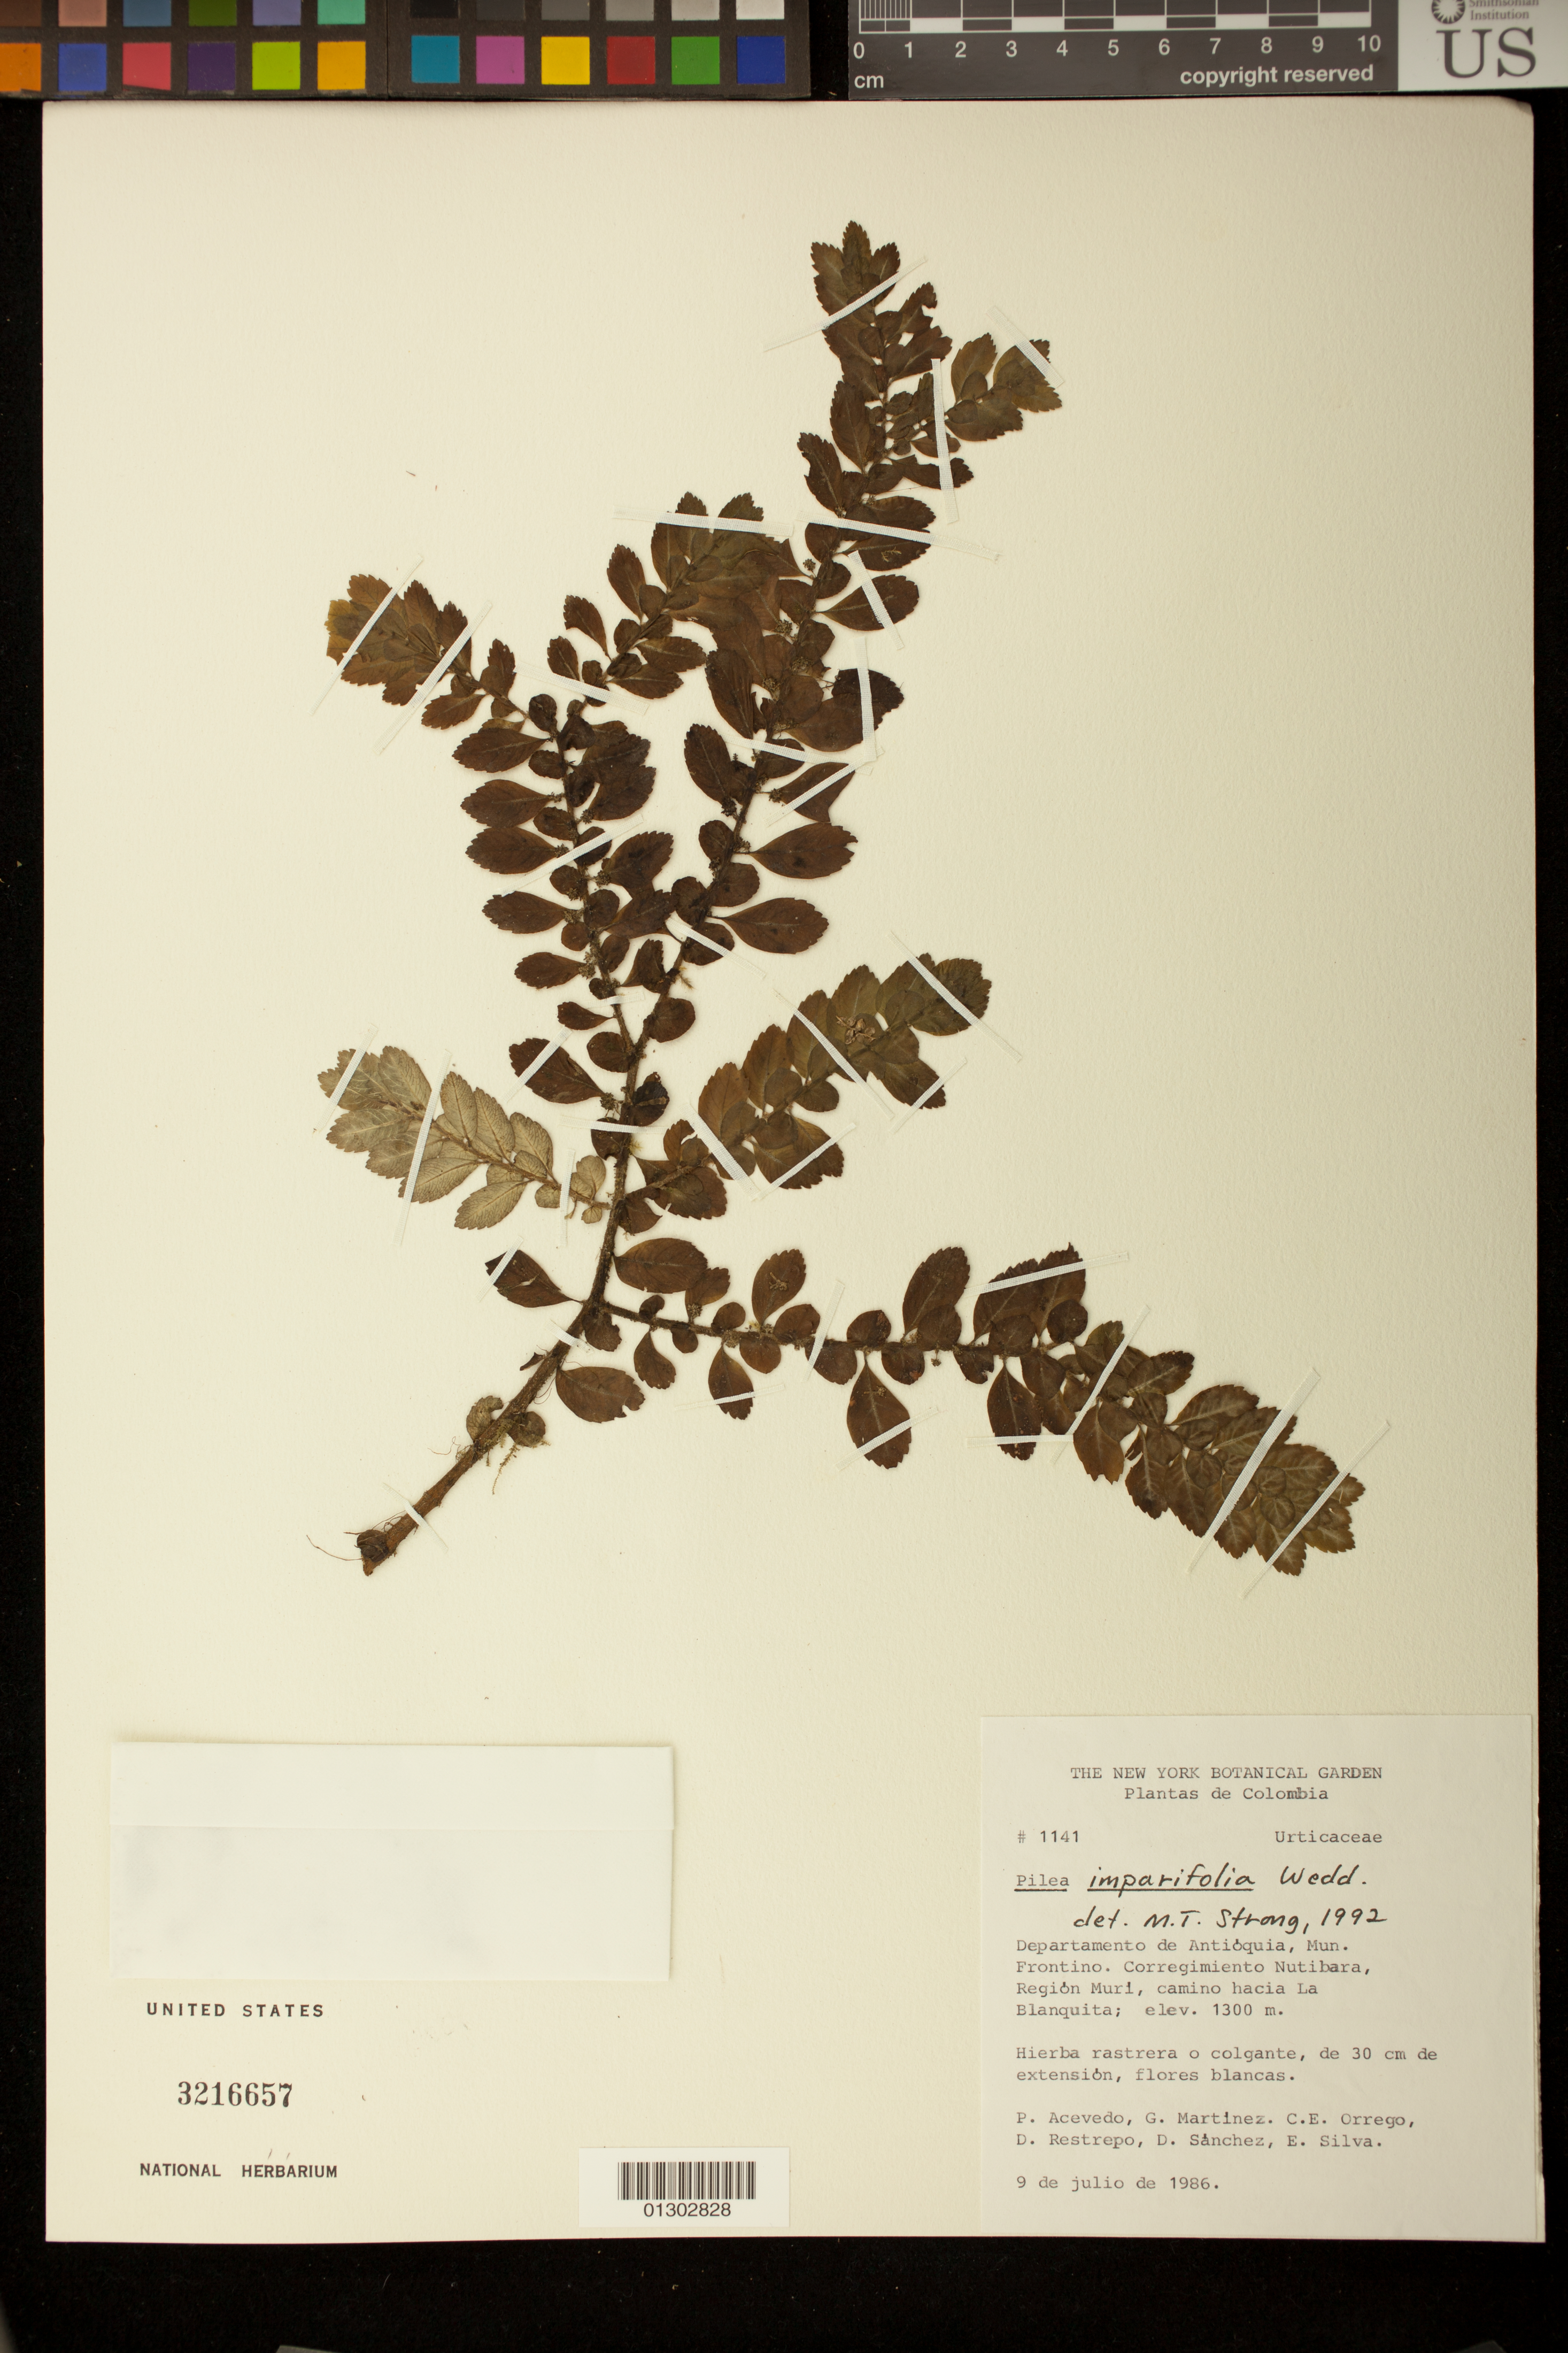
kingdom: Plantae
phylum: Tracheophyta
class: Magnoliopsida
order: Rosales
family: Urticaceae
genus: Pilea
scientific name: Pilea imparifolia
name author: Wedd.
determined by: Strong, M. T., (US), Smithsonian Institution - National Museum of Natural History (UNITED STATES)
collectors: P. Acevedo-Rodr., D. Sanchez, D. Restrepo, G. Martinez, E. Silva & C. Orrego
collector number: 1141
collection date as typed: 09 Jul 1986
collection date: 1986-07-09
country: Colombia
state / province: Antioquia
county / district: Frontino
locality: Depart. Antioquia; Municipio Frontino; corregimiento Nutibara, camino hacia La Blanquita Region Murri (Cuevas).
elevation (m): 1300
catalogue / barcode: US 3216657